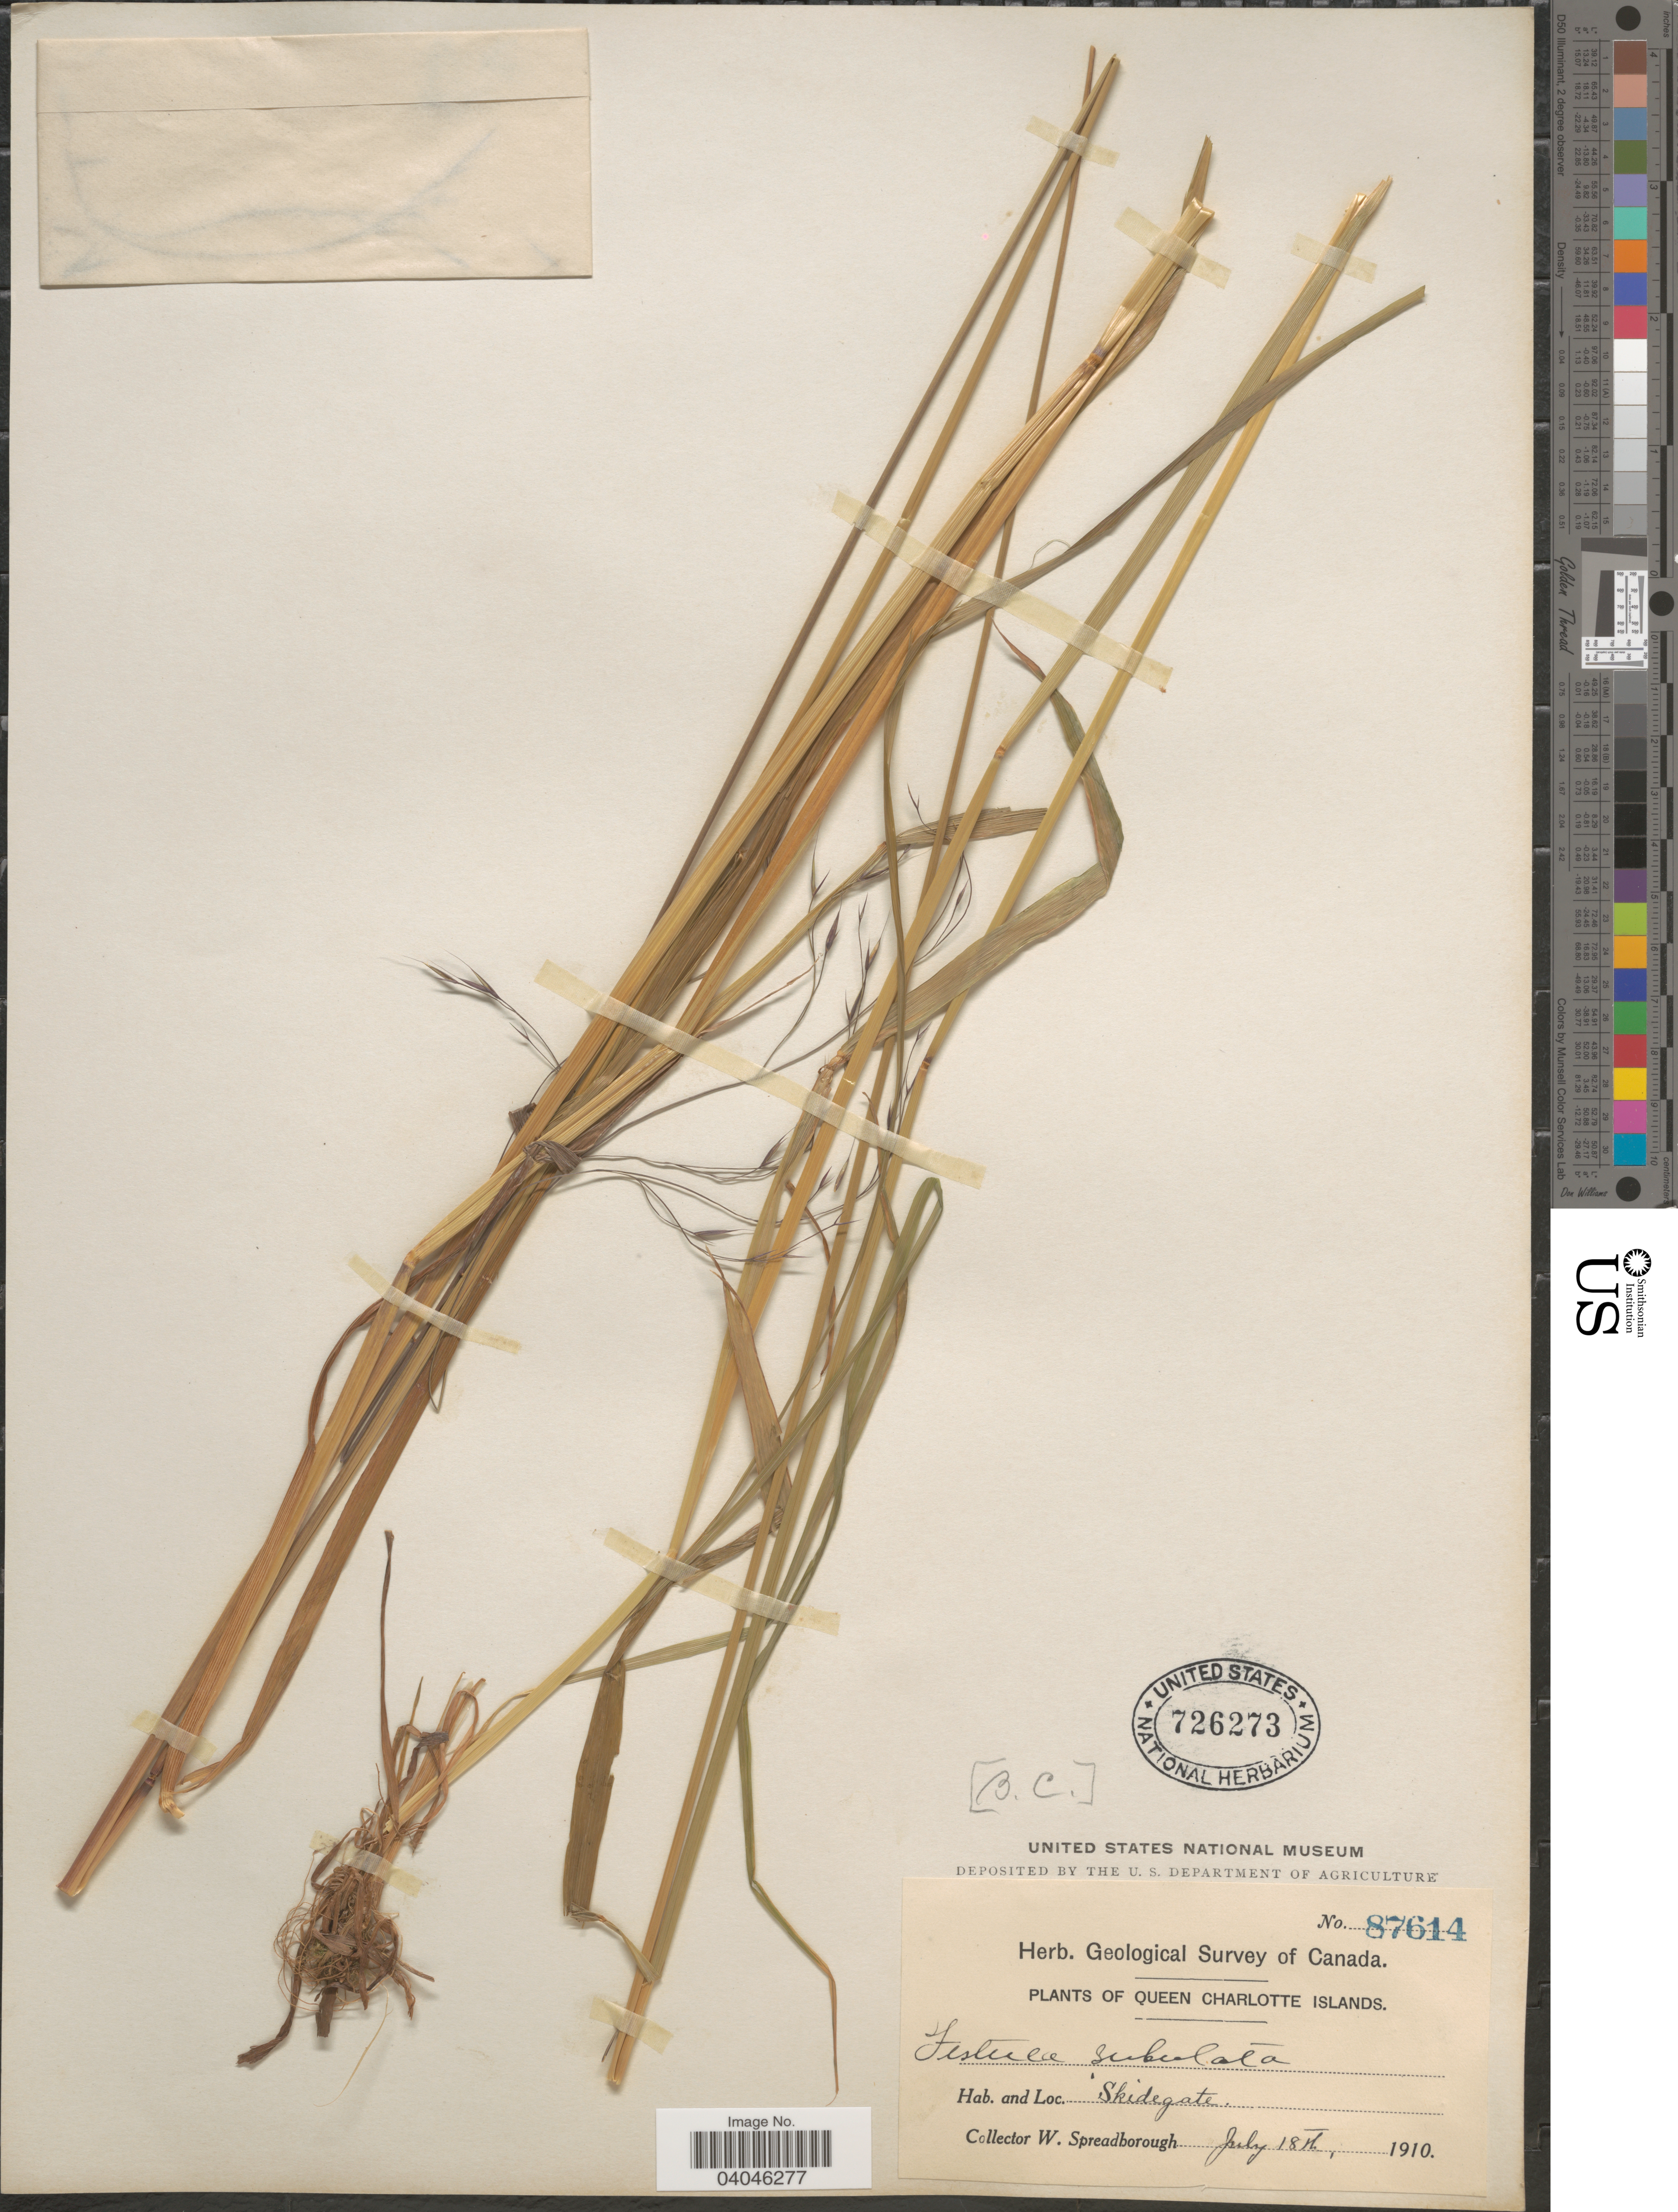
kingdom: Plantae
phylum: Tracheophyta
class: Liliopsida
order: Poales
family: Poaceae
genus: Festuca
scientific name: Festuca subulata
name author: Trin.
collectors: W. Spreadborough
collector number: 87614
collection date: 1910-07-18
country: Canada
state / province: British Columbia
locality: Queen Charlotte Islands. Skidegate.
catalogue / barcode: US 726273